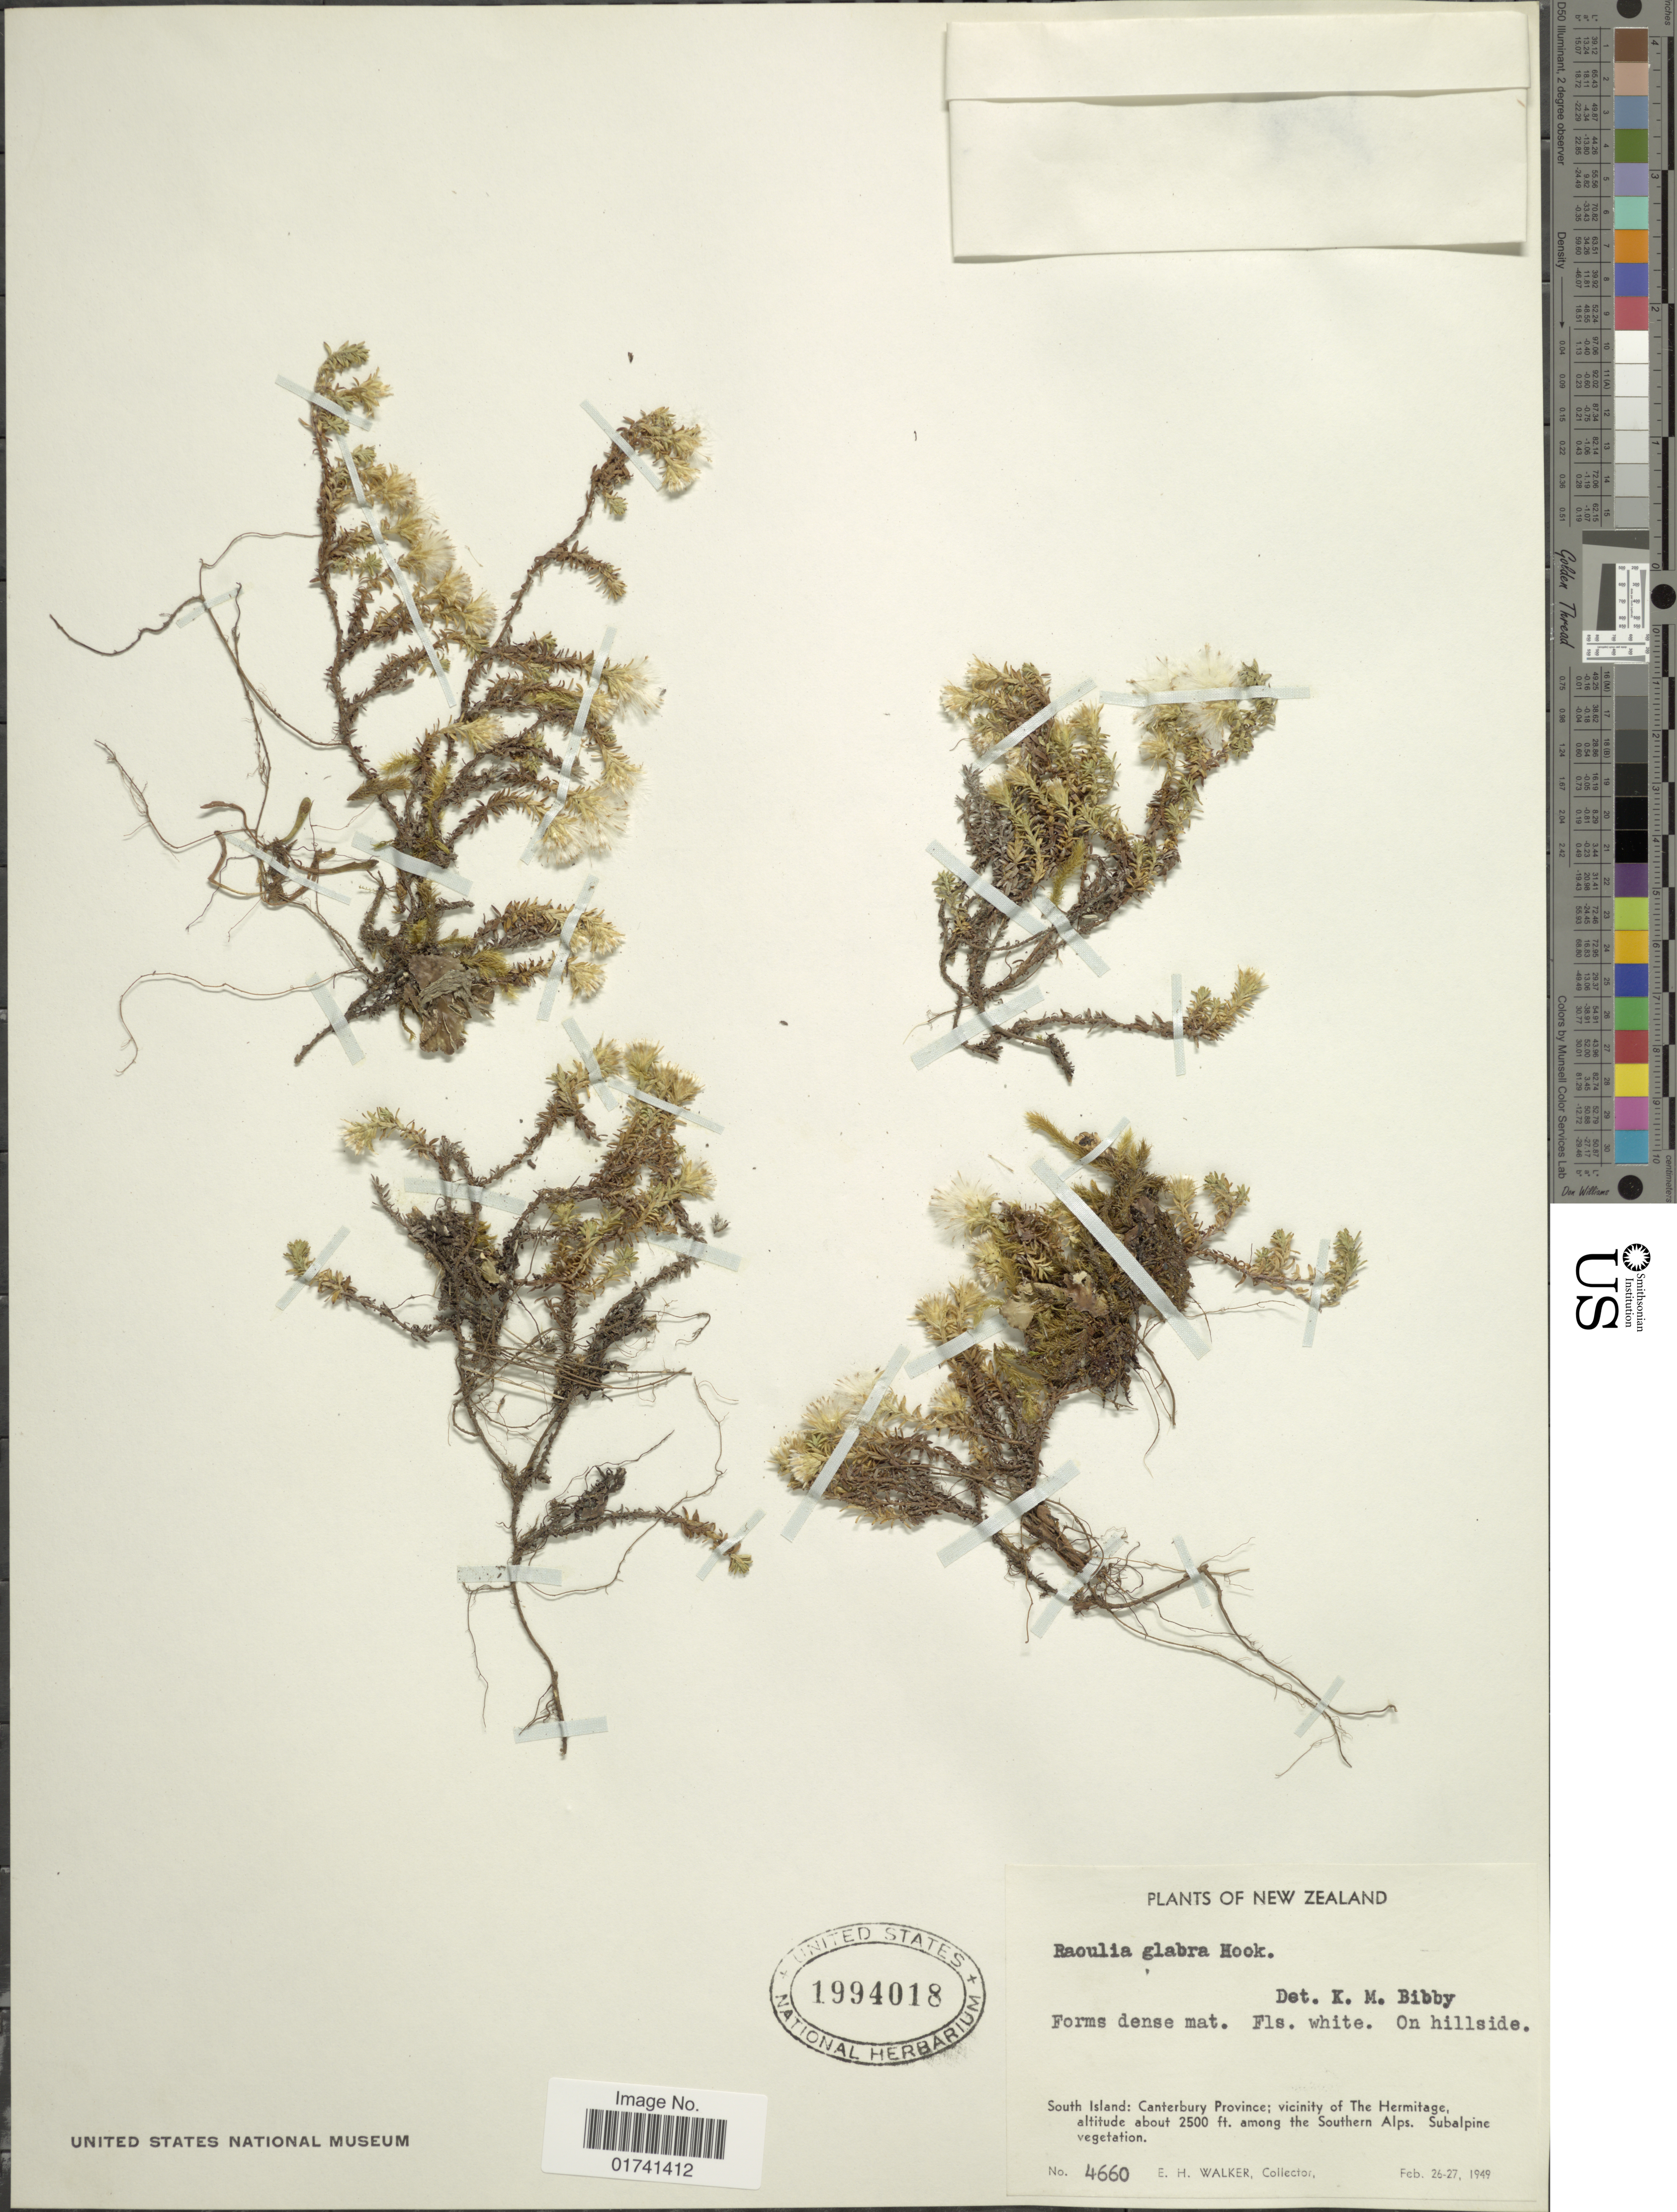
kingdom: Plantae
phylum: Tracheophyta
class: Magnoliopsida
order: Asterales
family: Asteraceae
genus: Raoulia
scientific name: Raoulia glabra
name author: Hook. f.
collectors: E. H. Walker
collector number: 4660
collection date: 1949-02-26/1949-02-27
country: New Zealand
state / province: Canterbury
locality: South Island; vicinity of The Hermitage, among the Southern Alps, subalpine vegetation.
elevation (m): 762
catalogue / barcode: US 1994018